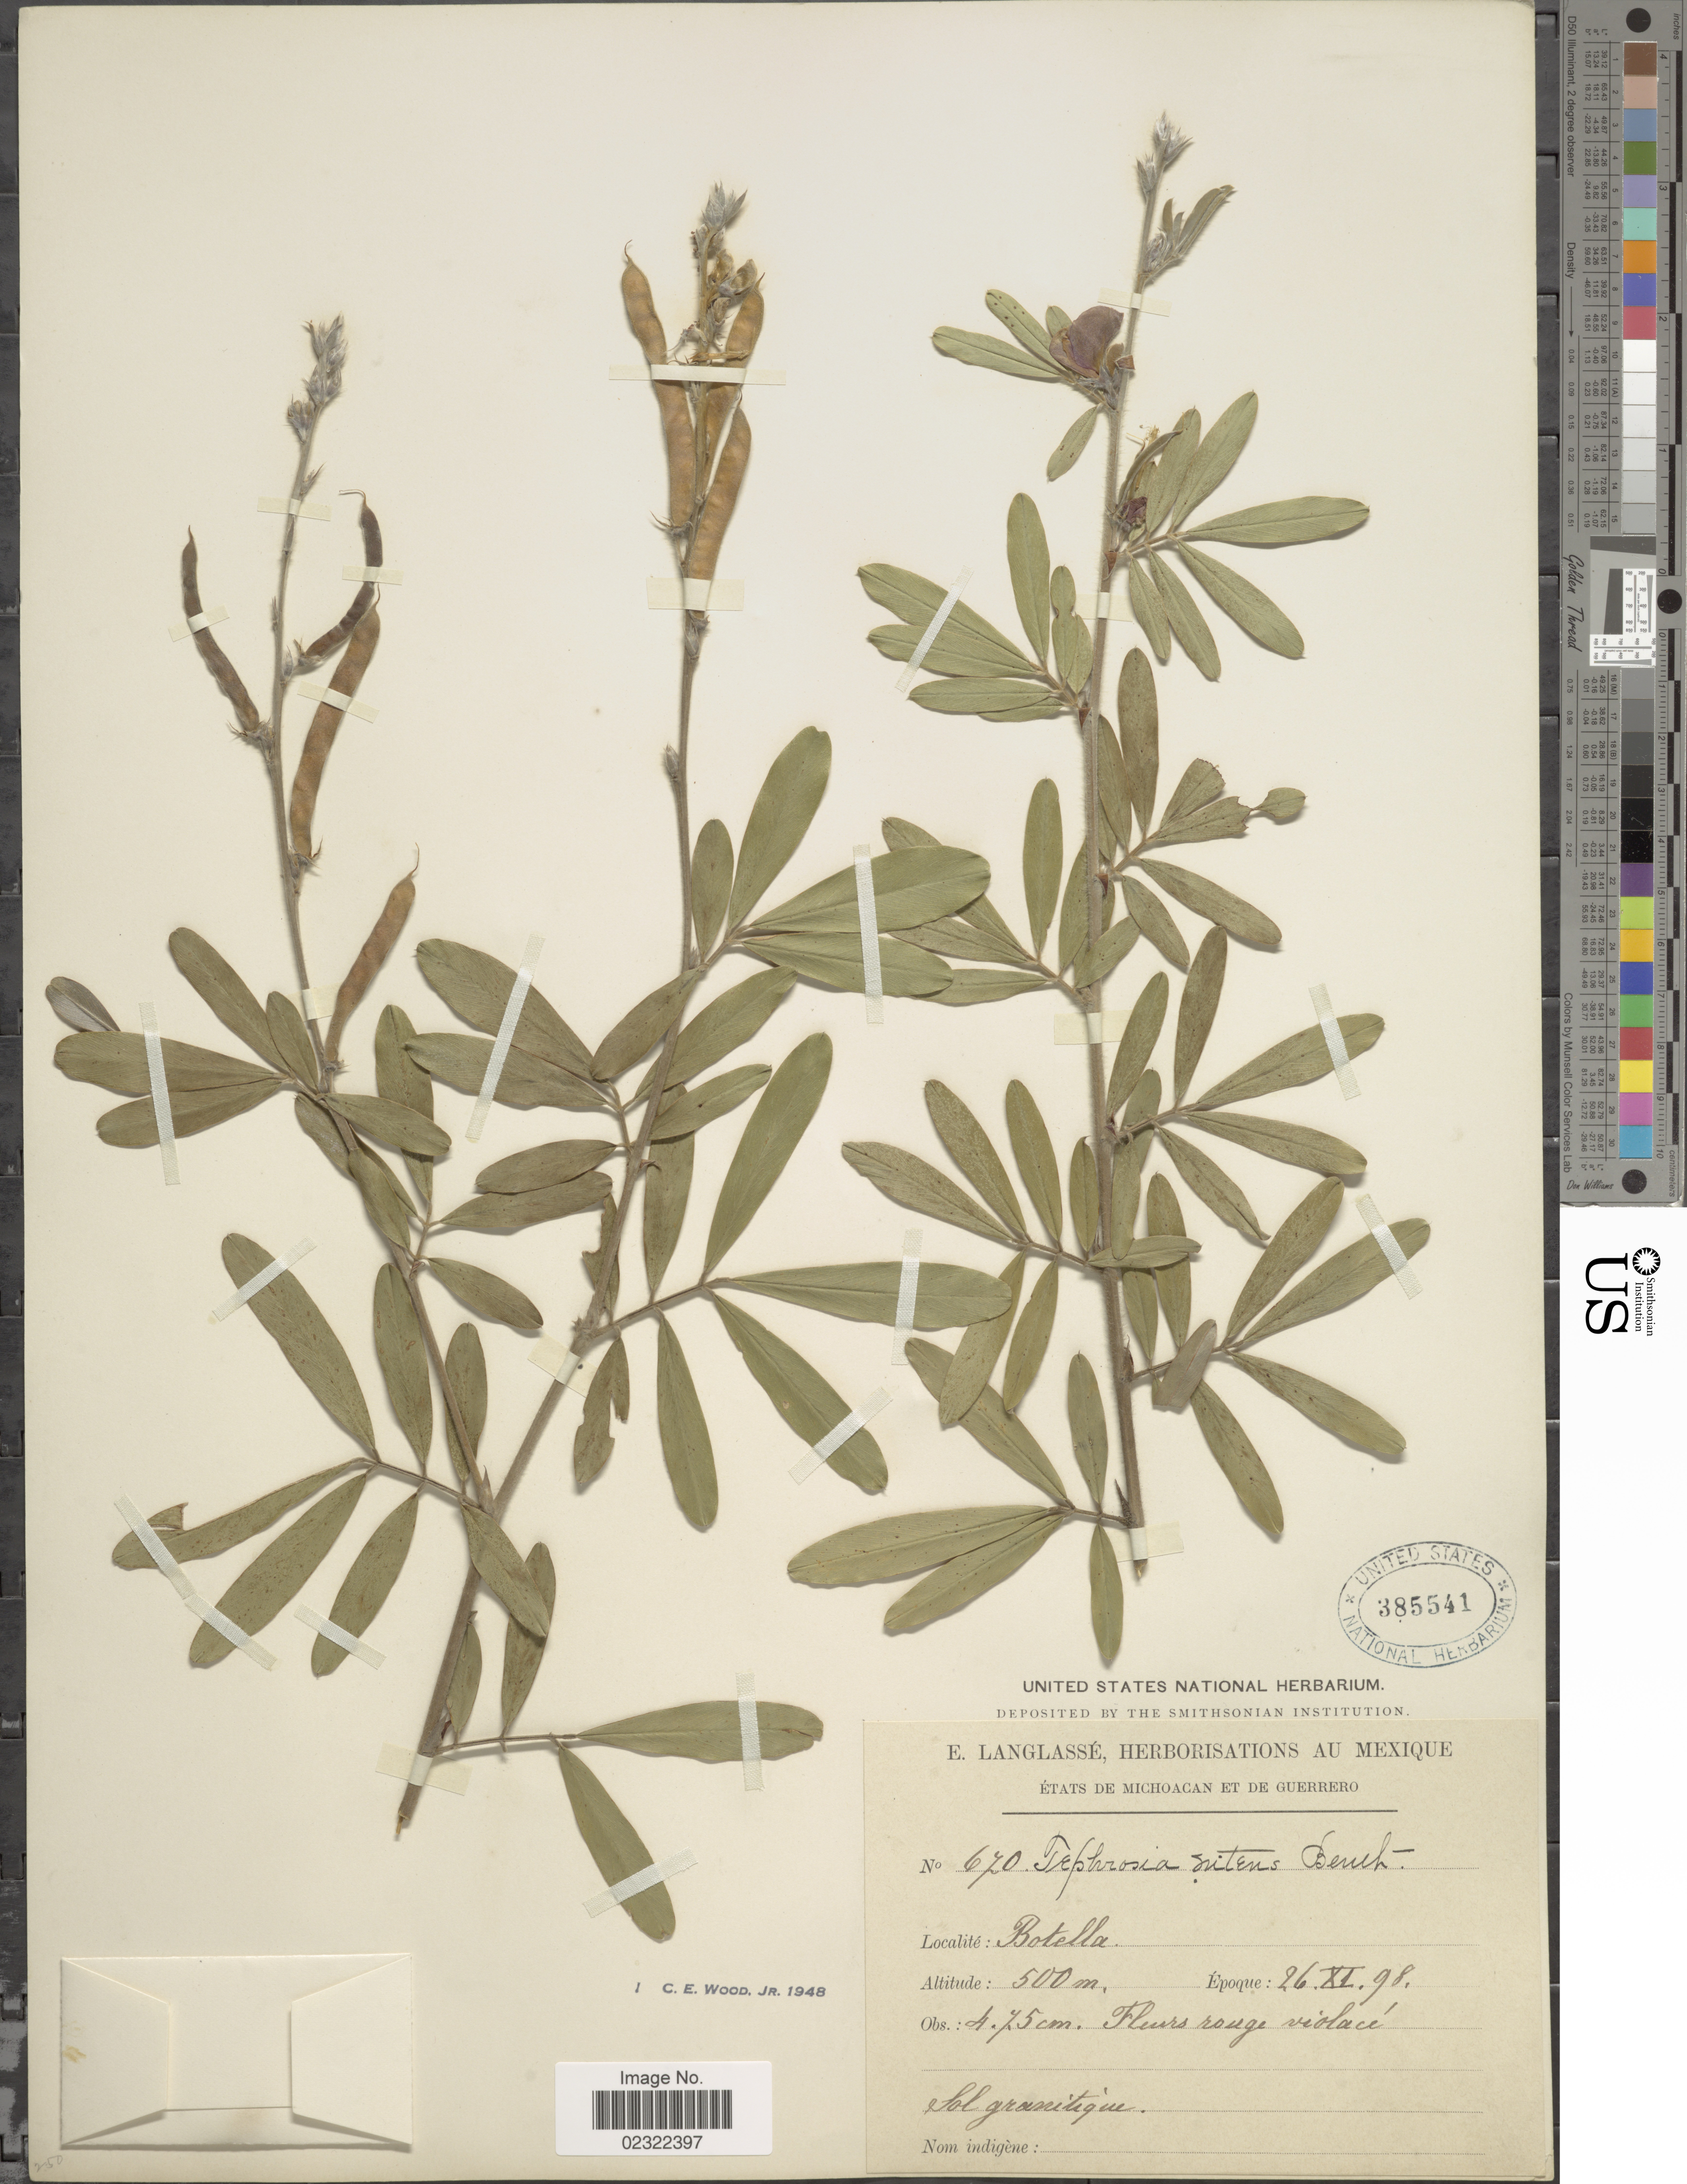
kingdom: Plantae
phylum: Tracheophyta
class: Magnoliopsida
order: Fabales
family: Fabaceae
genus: Tephrosia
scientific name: Tephrosia nitens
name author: Benth.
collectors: E. Langlassé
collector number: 670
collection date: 1898-11-26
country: Mexico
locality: Botella, Etats de Michoacan et de Guerrero.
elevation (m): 500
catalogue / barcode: US 385541